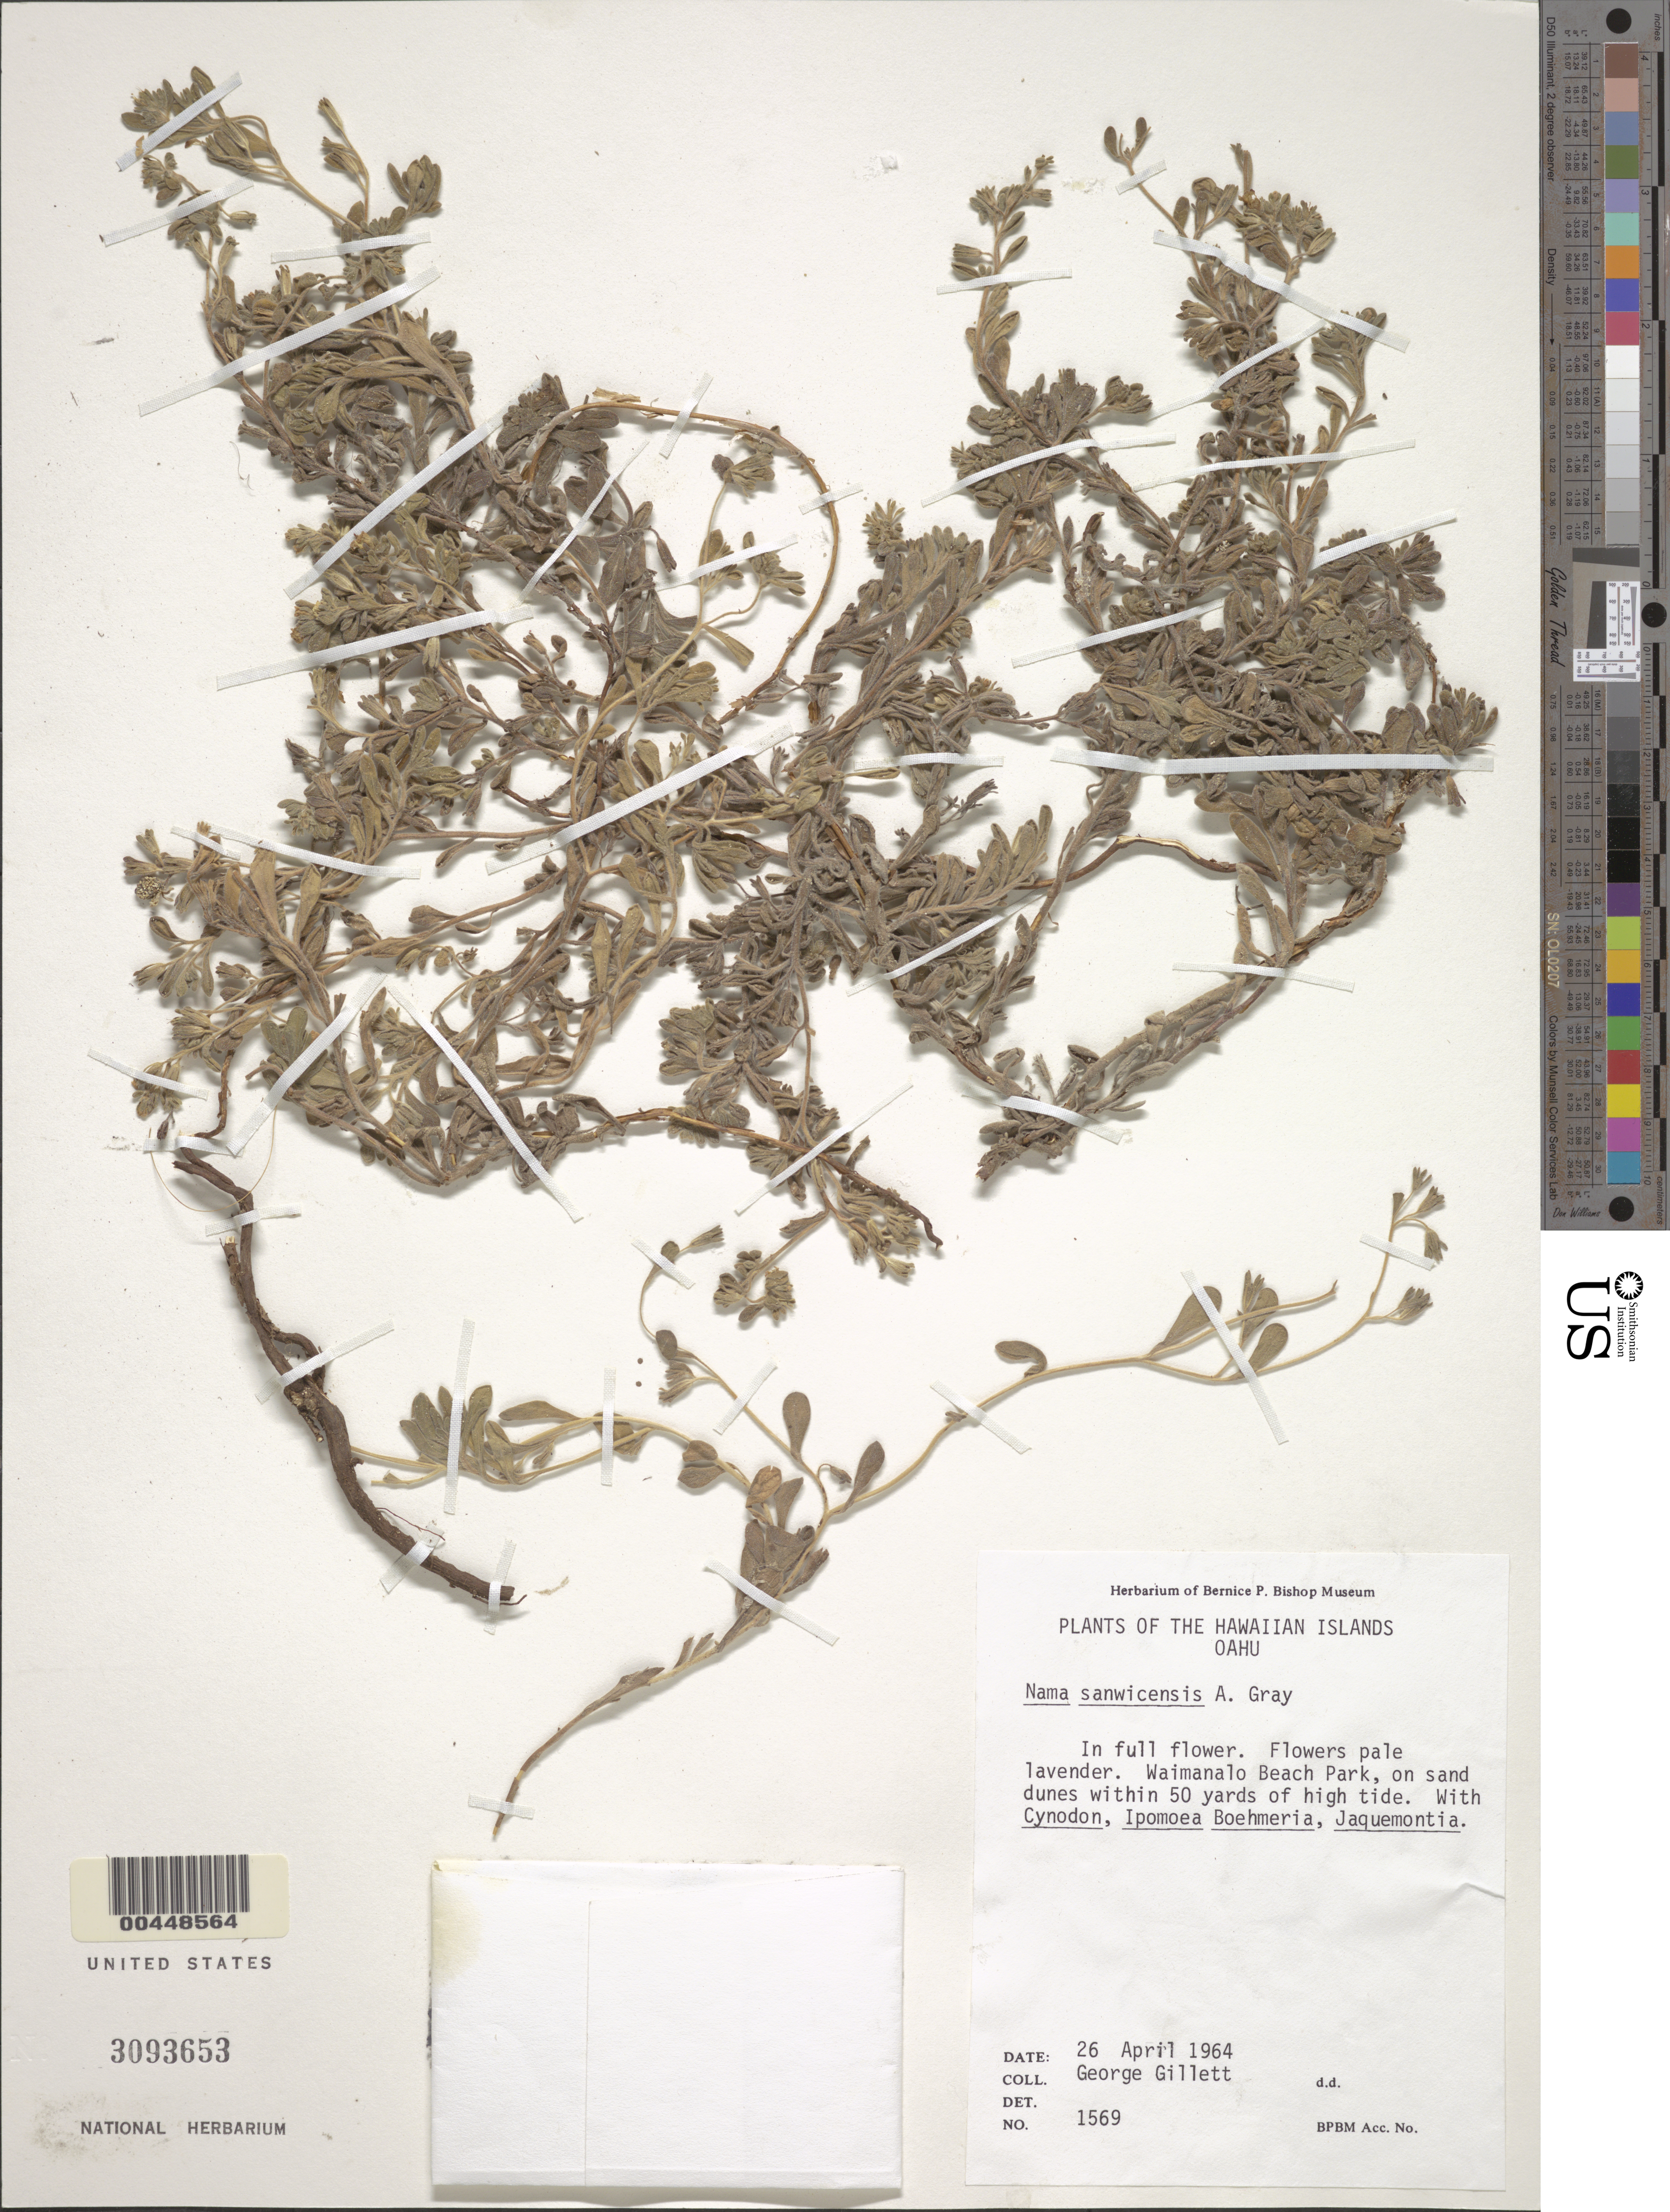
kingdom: Plantae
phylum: Tracheophyta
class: Magnoliopsida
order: Boraginales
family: Namaceae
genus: Nama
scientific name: Nama sandwicensis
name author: A. Gray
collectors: G. Gillett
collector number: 1569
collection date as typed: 26 Apr 1964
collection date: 1964-04-26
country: United States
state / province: Hawaii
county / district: Honolulu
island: Oahu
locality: Waimanalo Beach Park, on sand dunes within 50 yards of high tide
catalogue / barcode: US 3093653